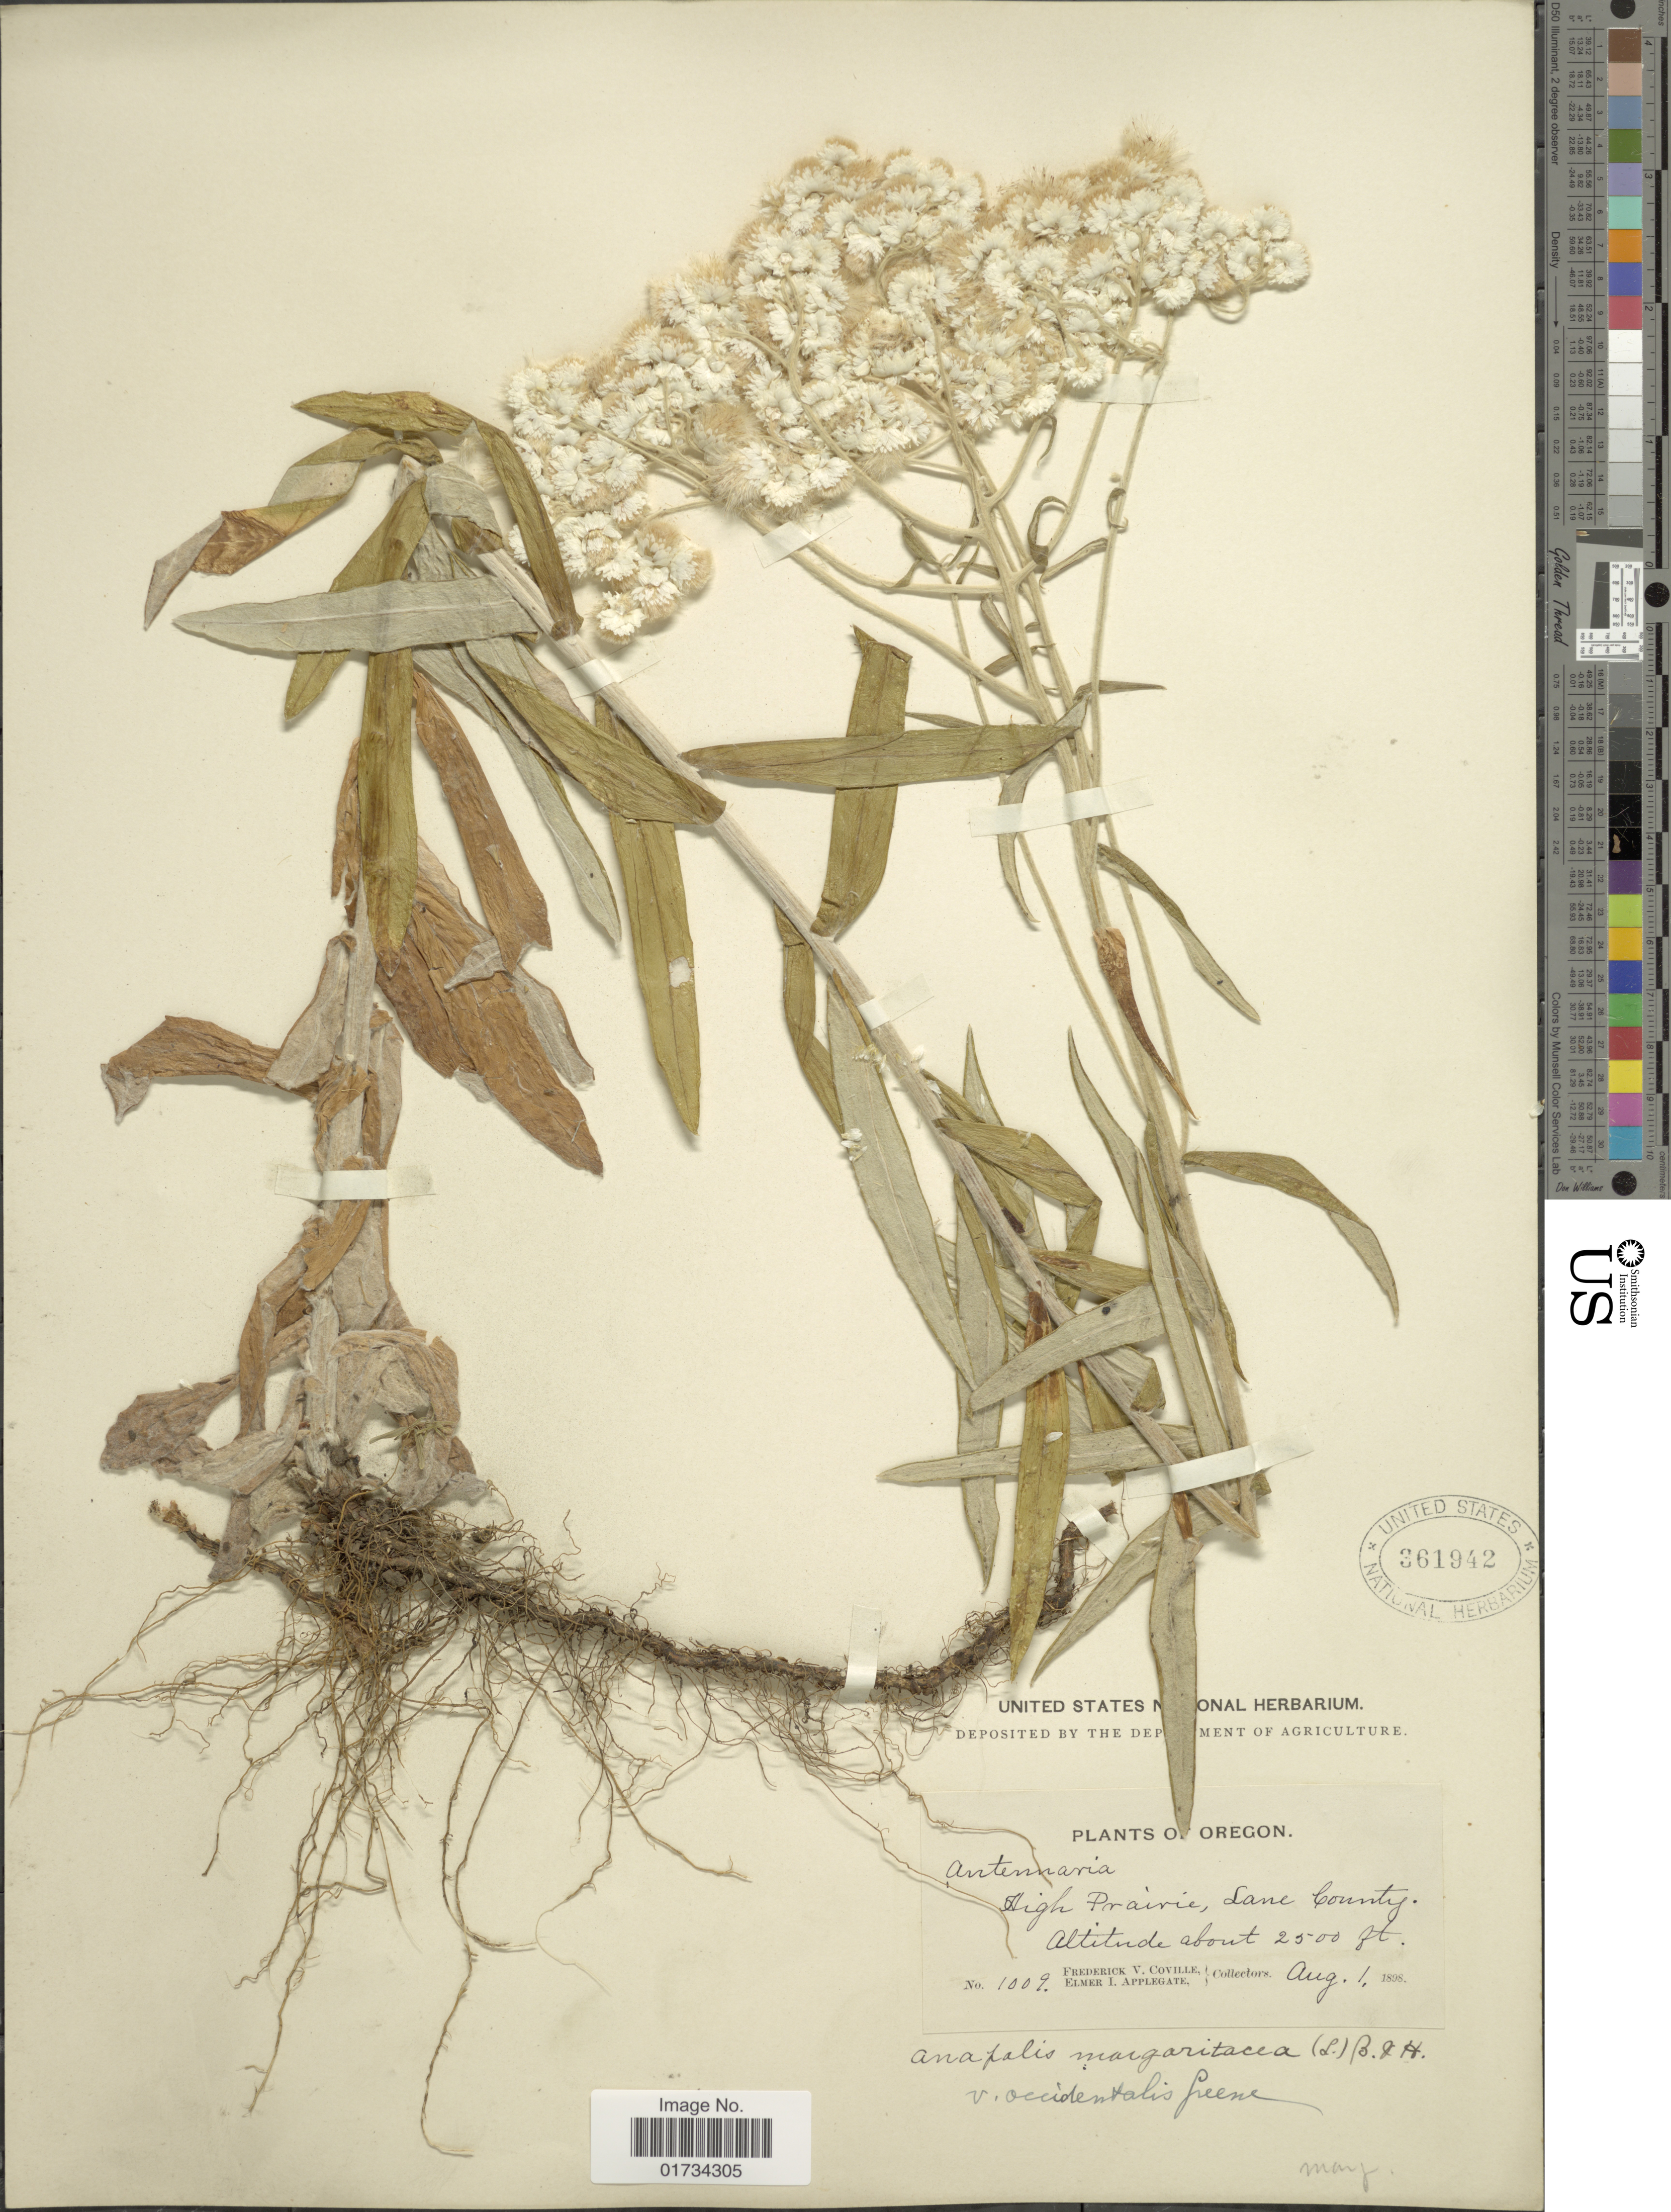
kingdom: Plantae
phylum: Tracheophyta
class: Magnoliopsida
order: Asterales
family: Asteraceae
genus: Anaphalis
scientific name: Anaphalis margaritacea var. occidentalis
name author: Greene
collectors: F. V. Coville & E. I. Applegate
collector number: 1009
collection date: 1898-08-01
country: United States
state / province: Oregon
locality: Oregon. High Prairie, Lane County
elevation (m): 762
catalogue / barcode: US 361942